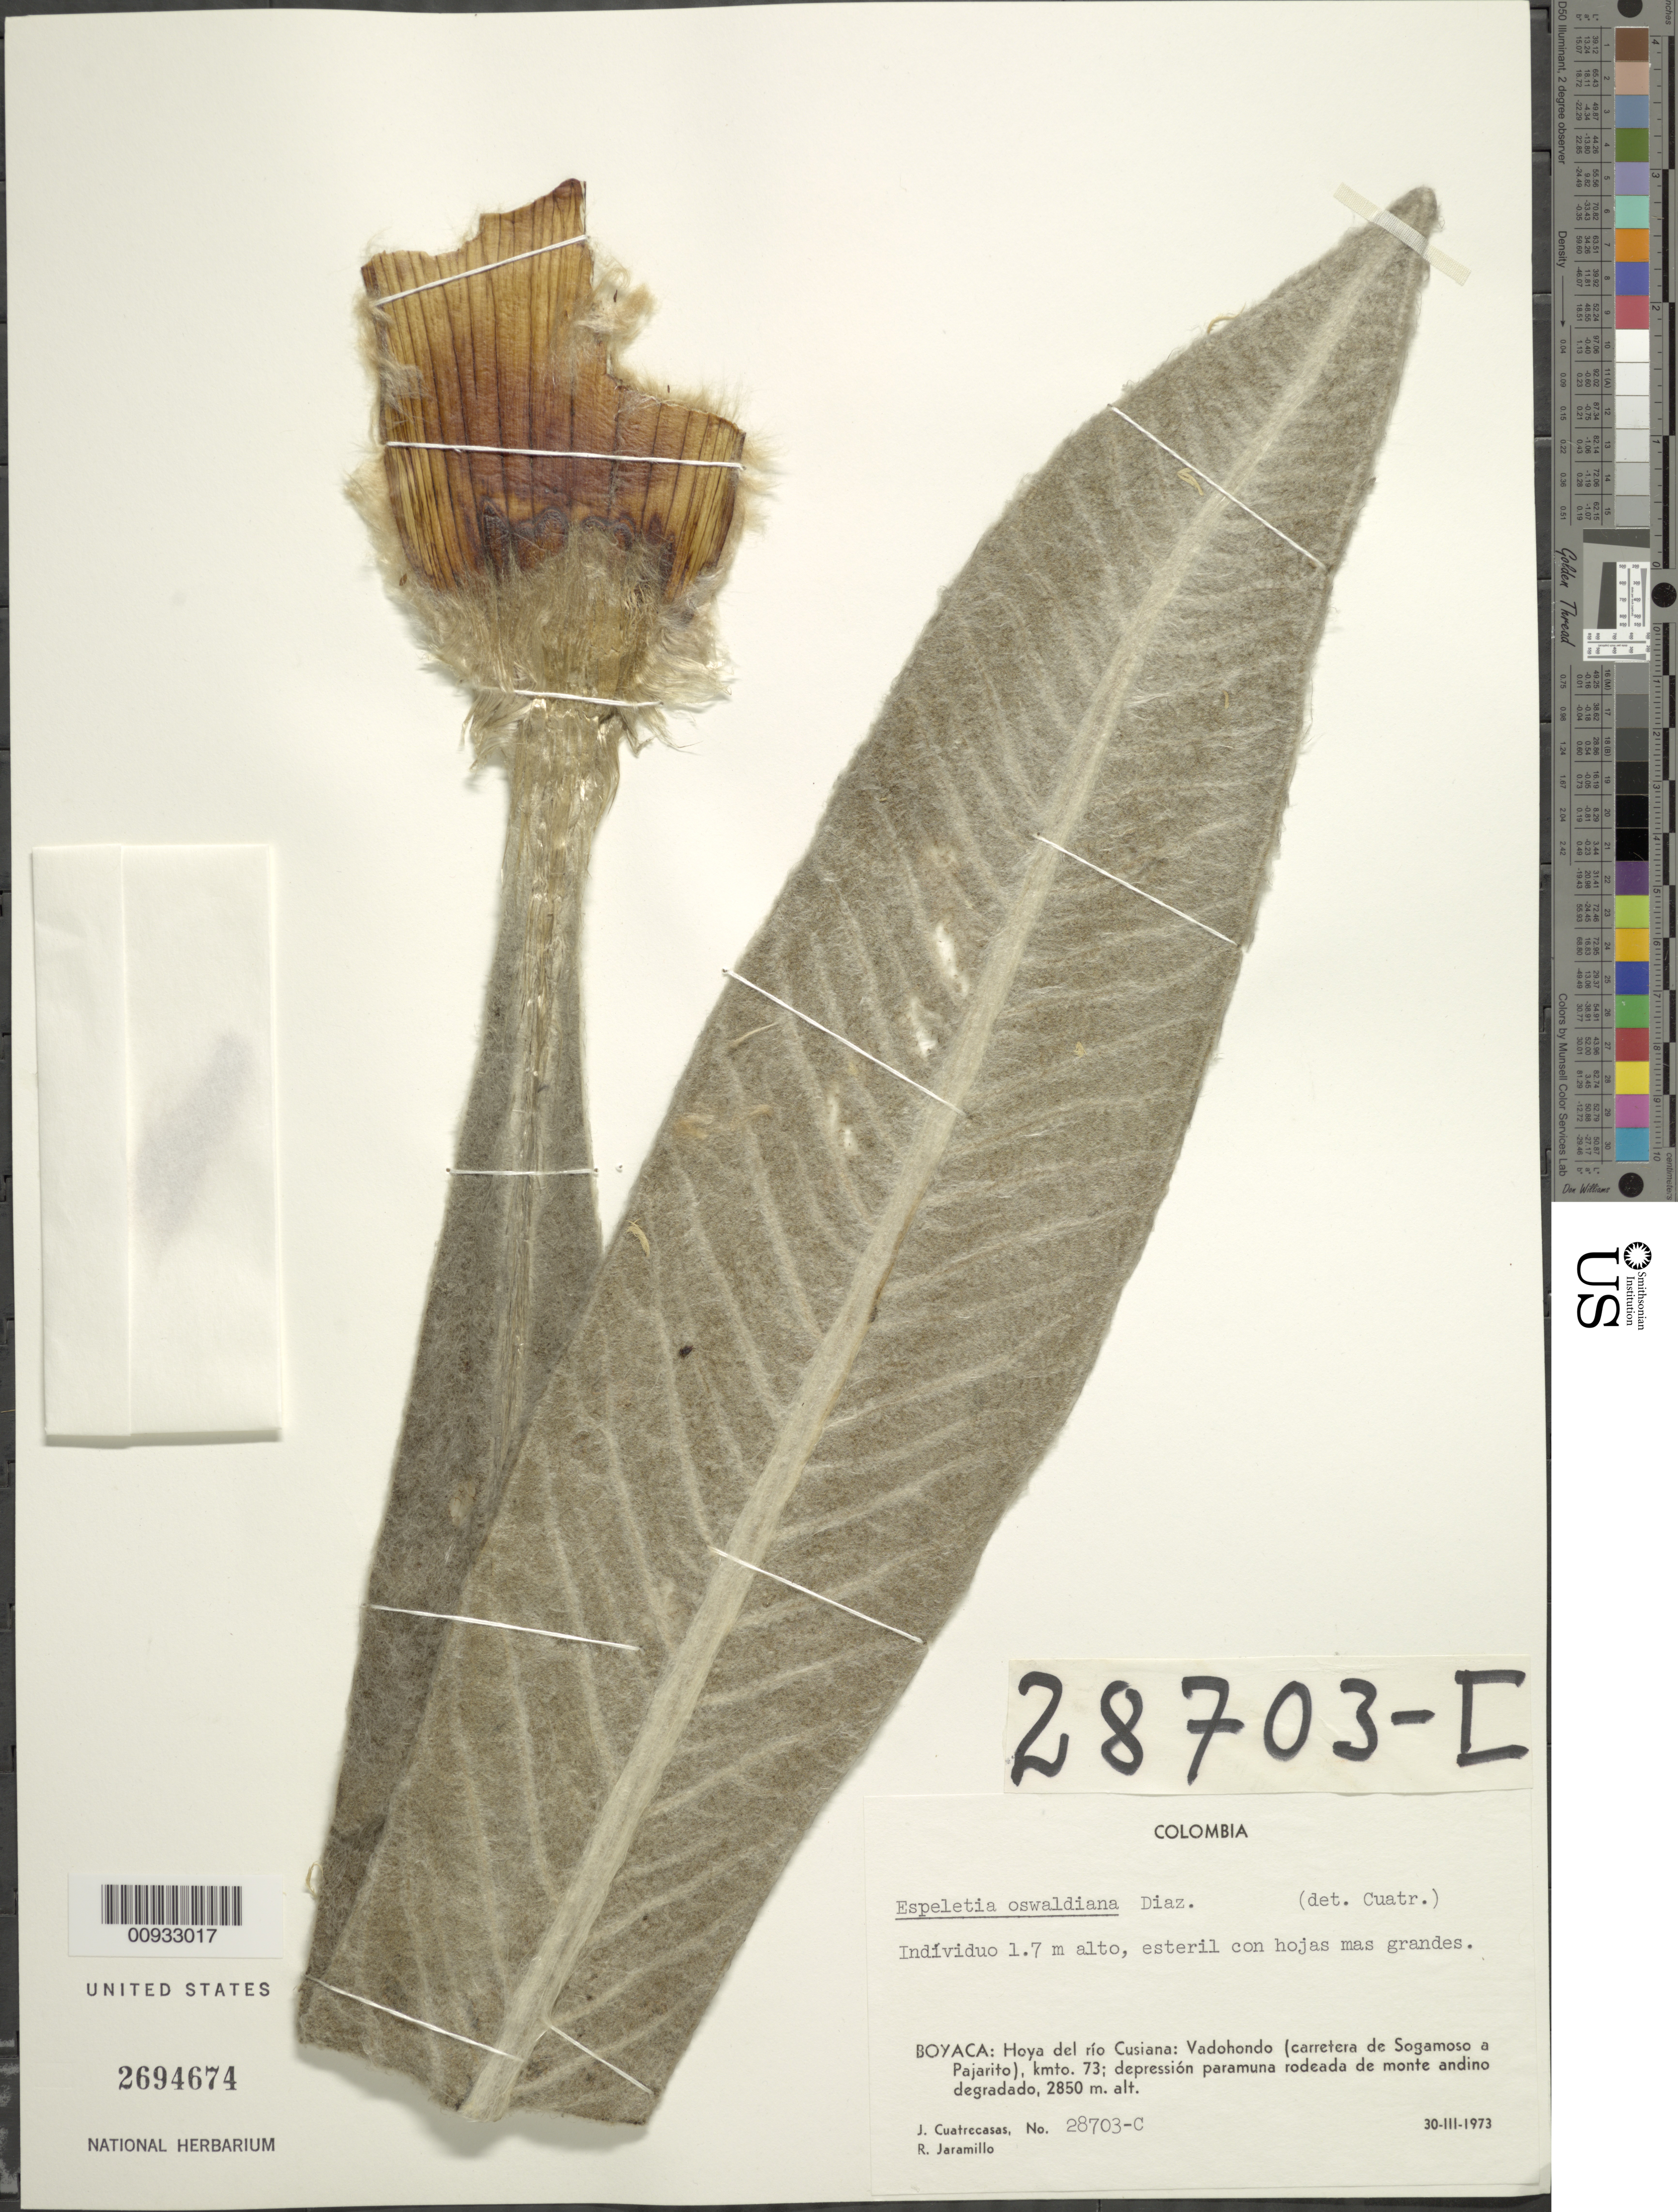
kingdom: Plantae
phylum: Tracheophyta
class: Magnoliopsida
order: Asterales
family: Asteraceae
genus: Espeletia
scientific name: Espeletia oswaldiana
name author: S. Díaz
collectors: J. Cuatrecasas & R. Jaramillo M.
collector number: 28703-C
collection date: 1973-03-30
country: Colombia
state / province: Boyacá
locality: Hoya del rio Cusiana, Vadohondo (carretera de Sogamoso a Pajarito), kmto. 73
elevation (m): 2850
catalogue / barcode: US 2694674